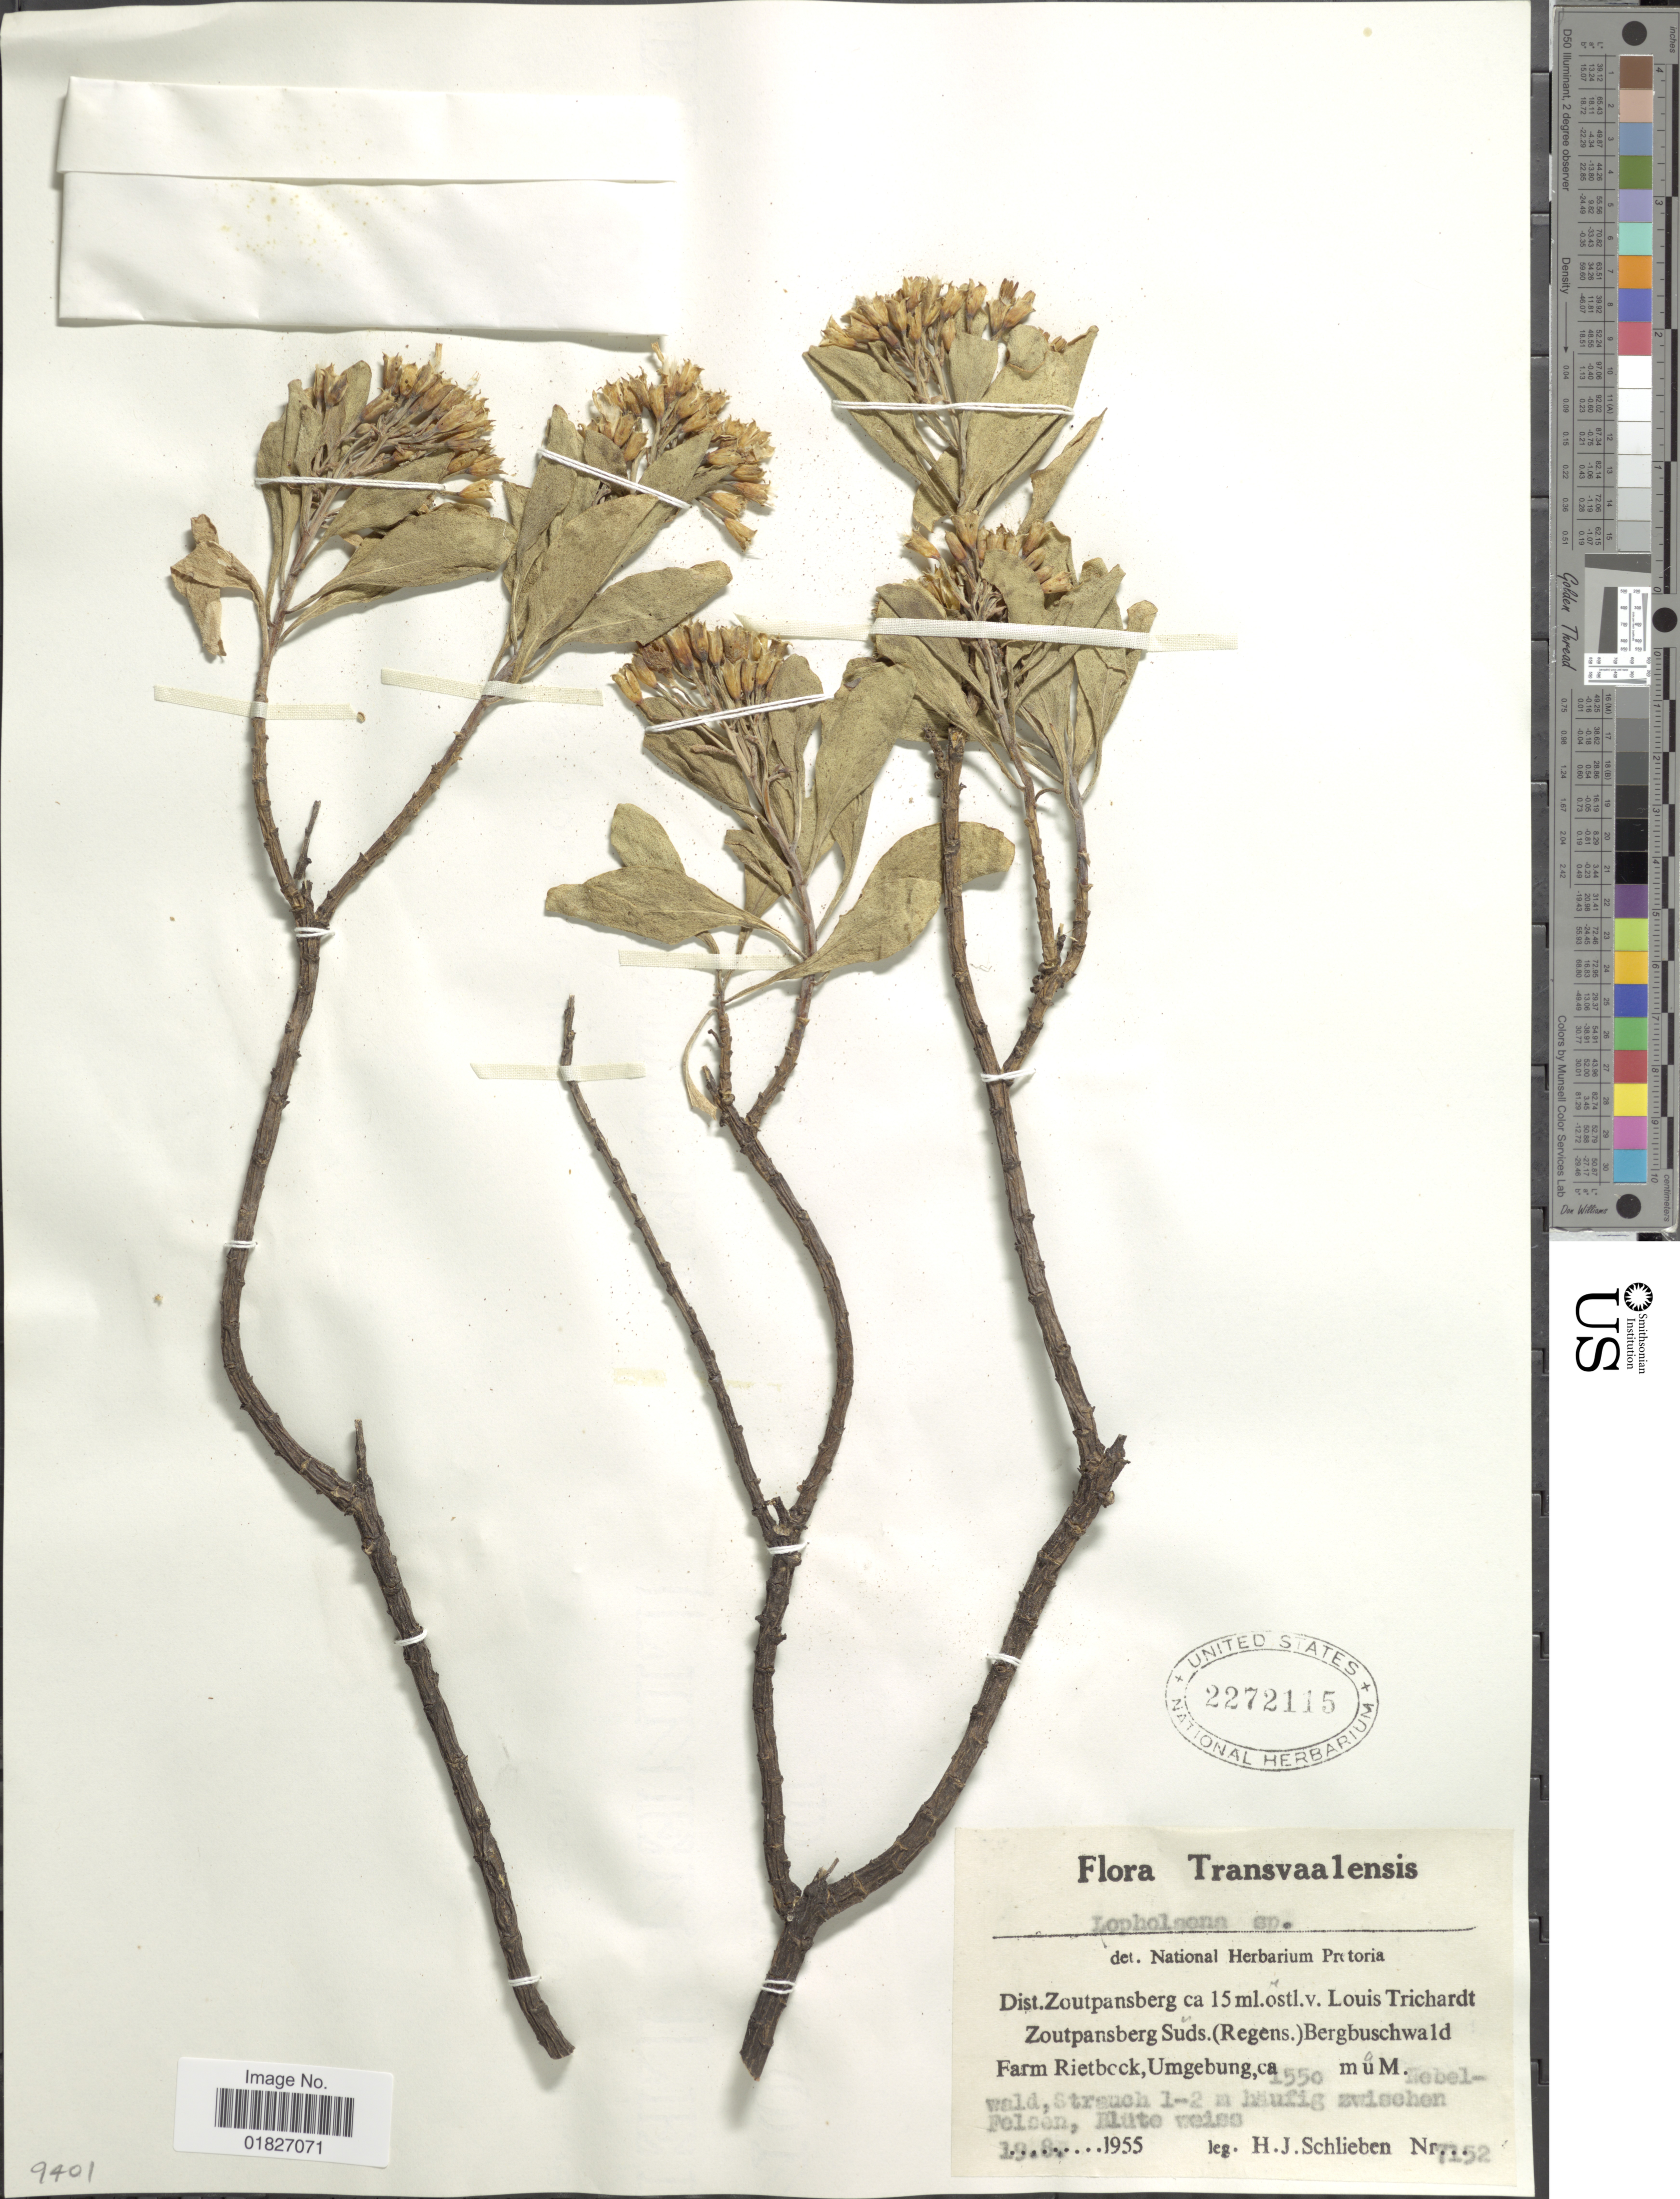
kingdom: Plantae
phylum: Tracheophyta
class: Magnoliopsida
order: Asterales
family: Asteraceae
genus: Lopholaena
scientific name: Lopholaena sp.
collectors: H. J. Schlieben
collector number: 7152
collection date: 1955-08-19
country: South Africa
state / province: Limpopo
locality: Transvaalensis, Dist. Zoutpansberg ca15 ml. ostl. v. Louis Trichardt Zoutpansberg Suds. (Regens), Bergbuschwald Far, Rietb [illegible text]ck, Umgebung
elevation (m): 1550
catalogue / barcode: US 2272115